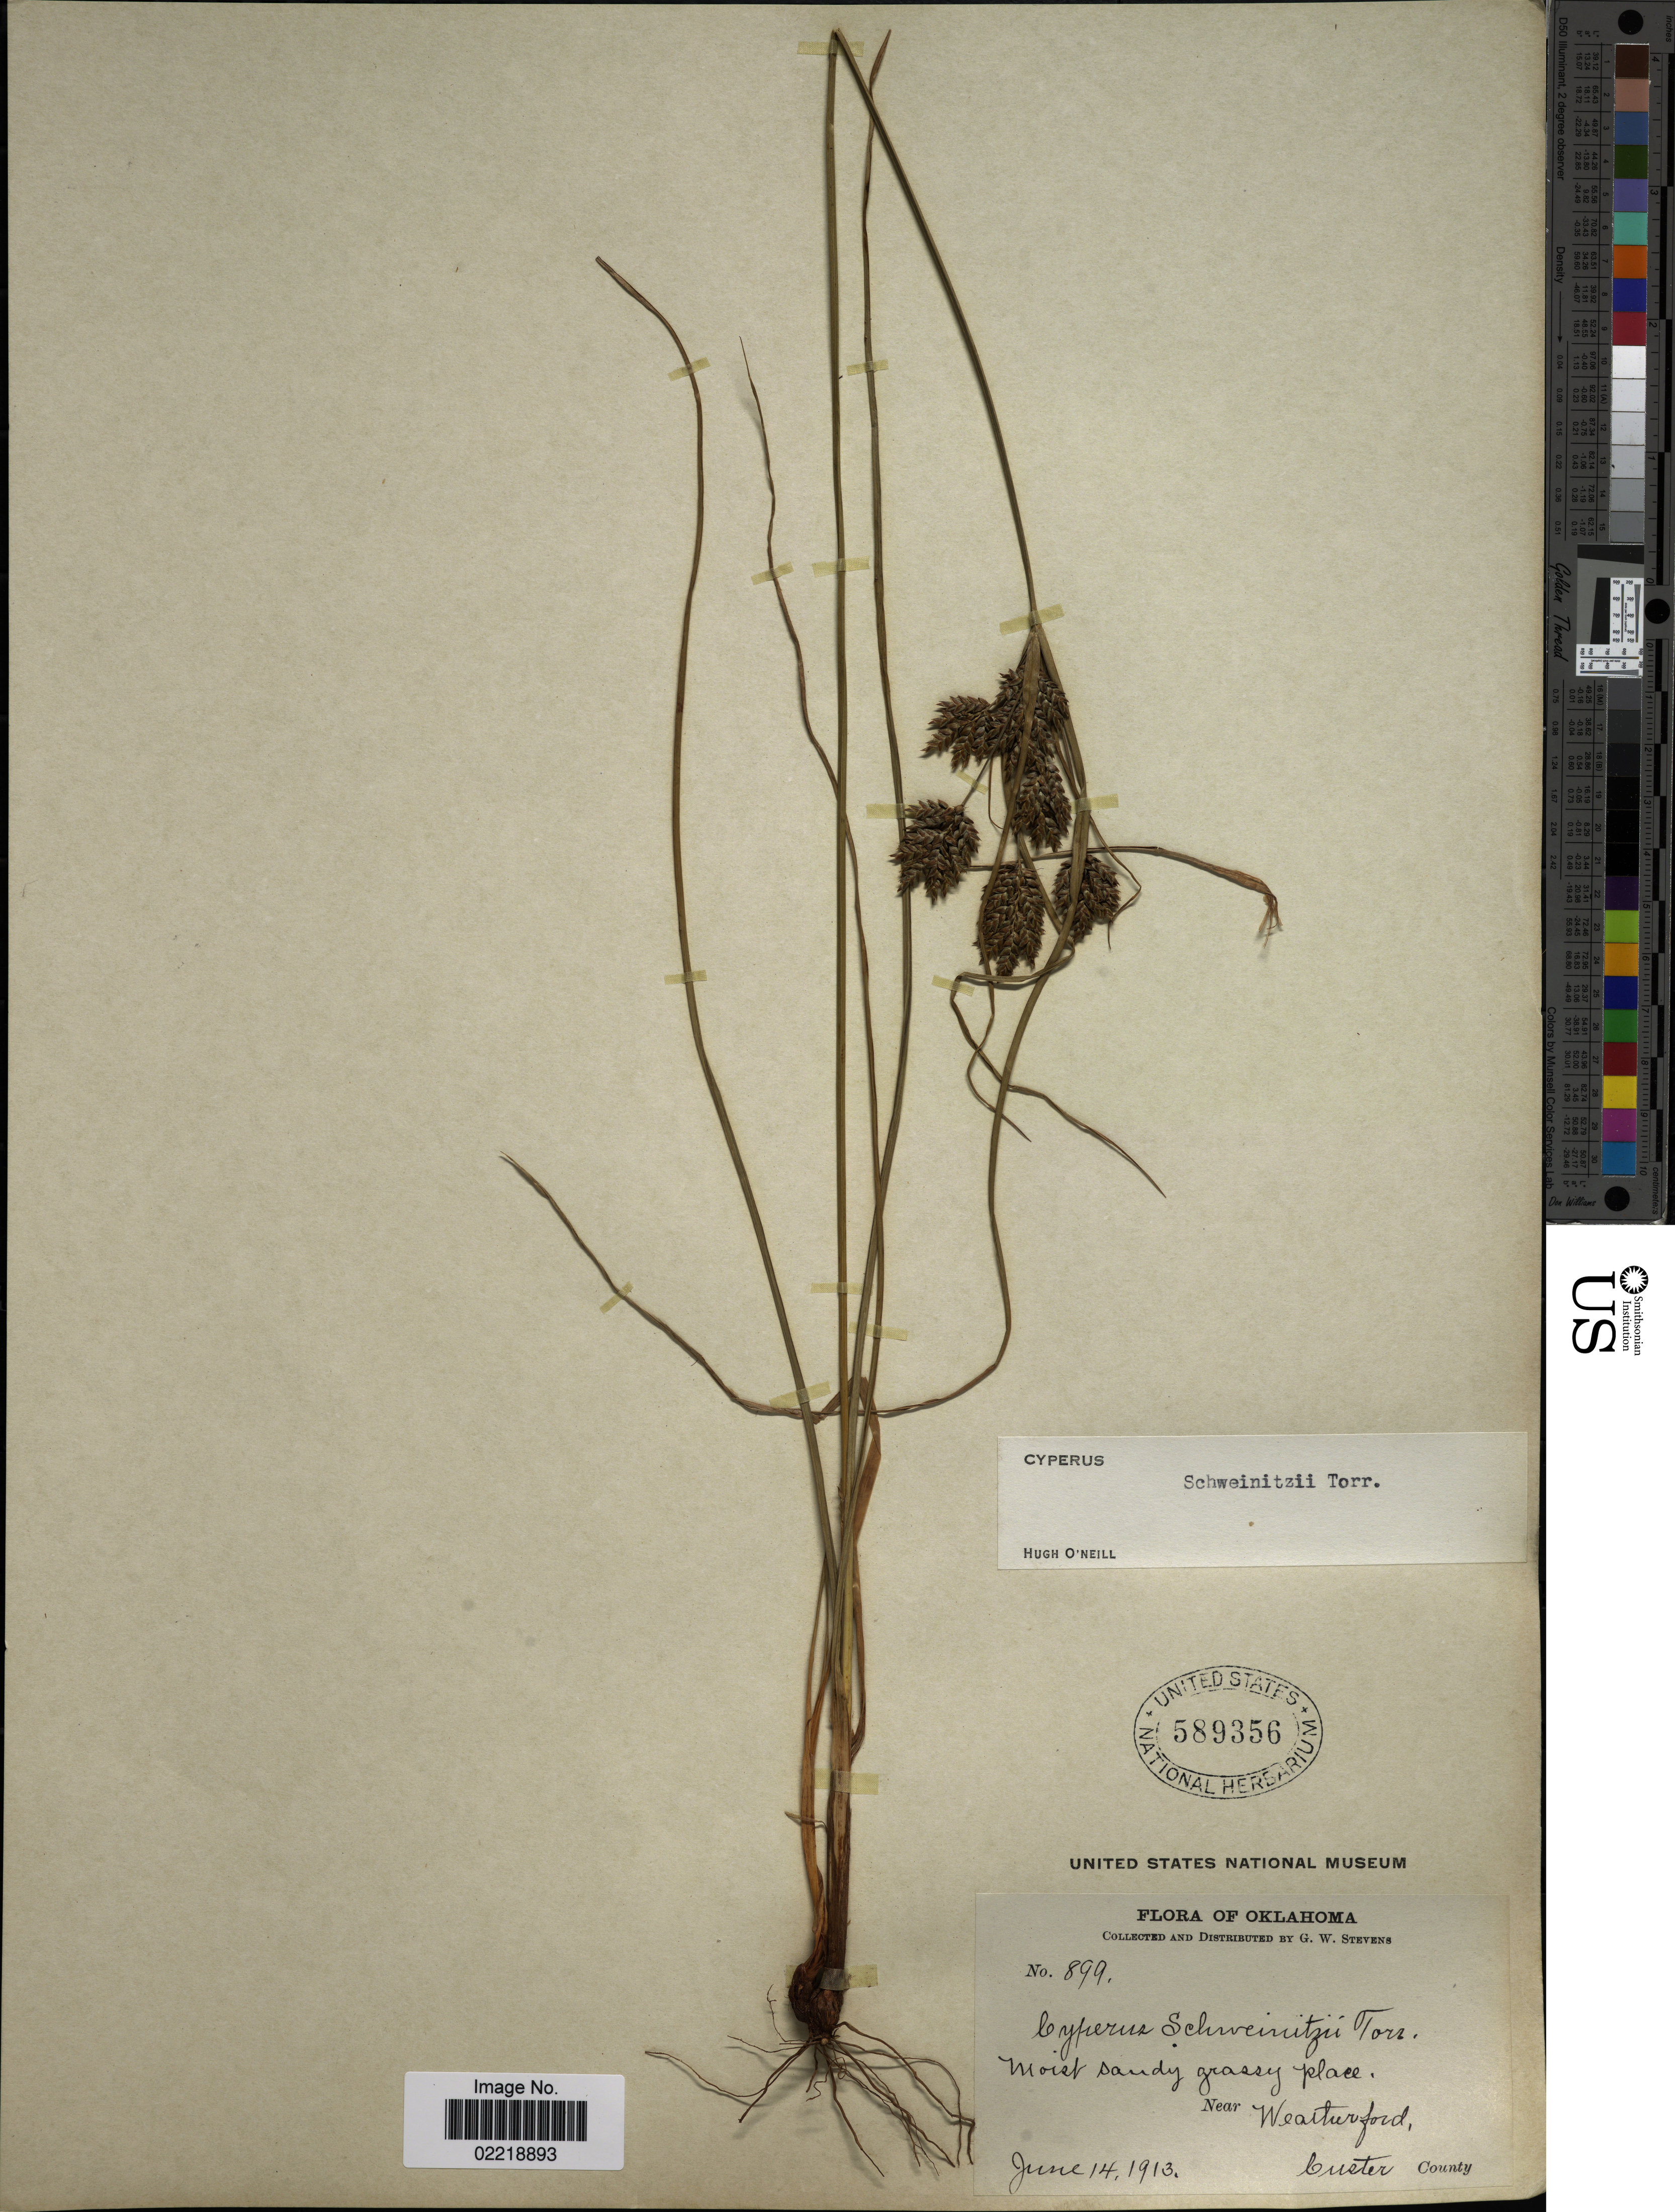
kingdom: Plantae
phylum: Tracheophyta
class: Liliopsida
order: Poales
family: Cyperaceae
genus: Cyperus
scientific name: Cyperus schweinitzii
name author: Torr.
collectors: G. W. Stevens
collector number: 899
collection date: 1913-06-14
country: United States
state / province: Oklahoma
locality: Moist sandy grassy place, Near Weatherford, Custer County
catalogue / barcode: US 589356